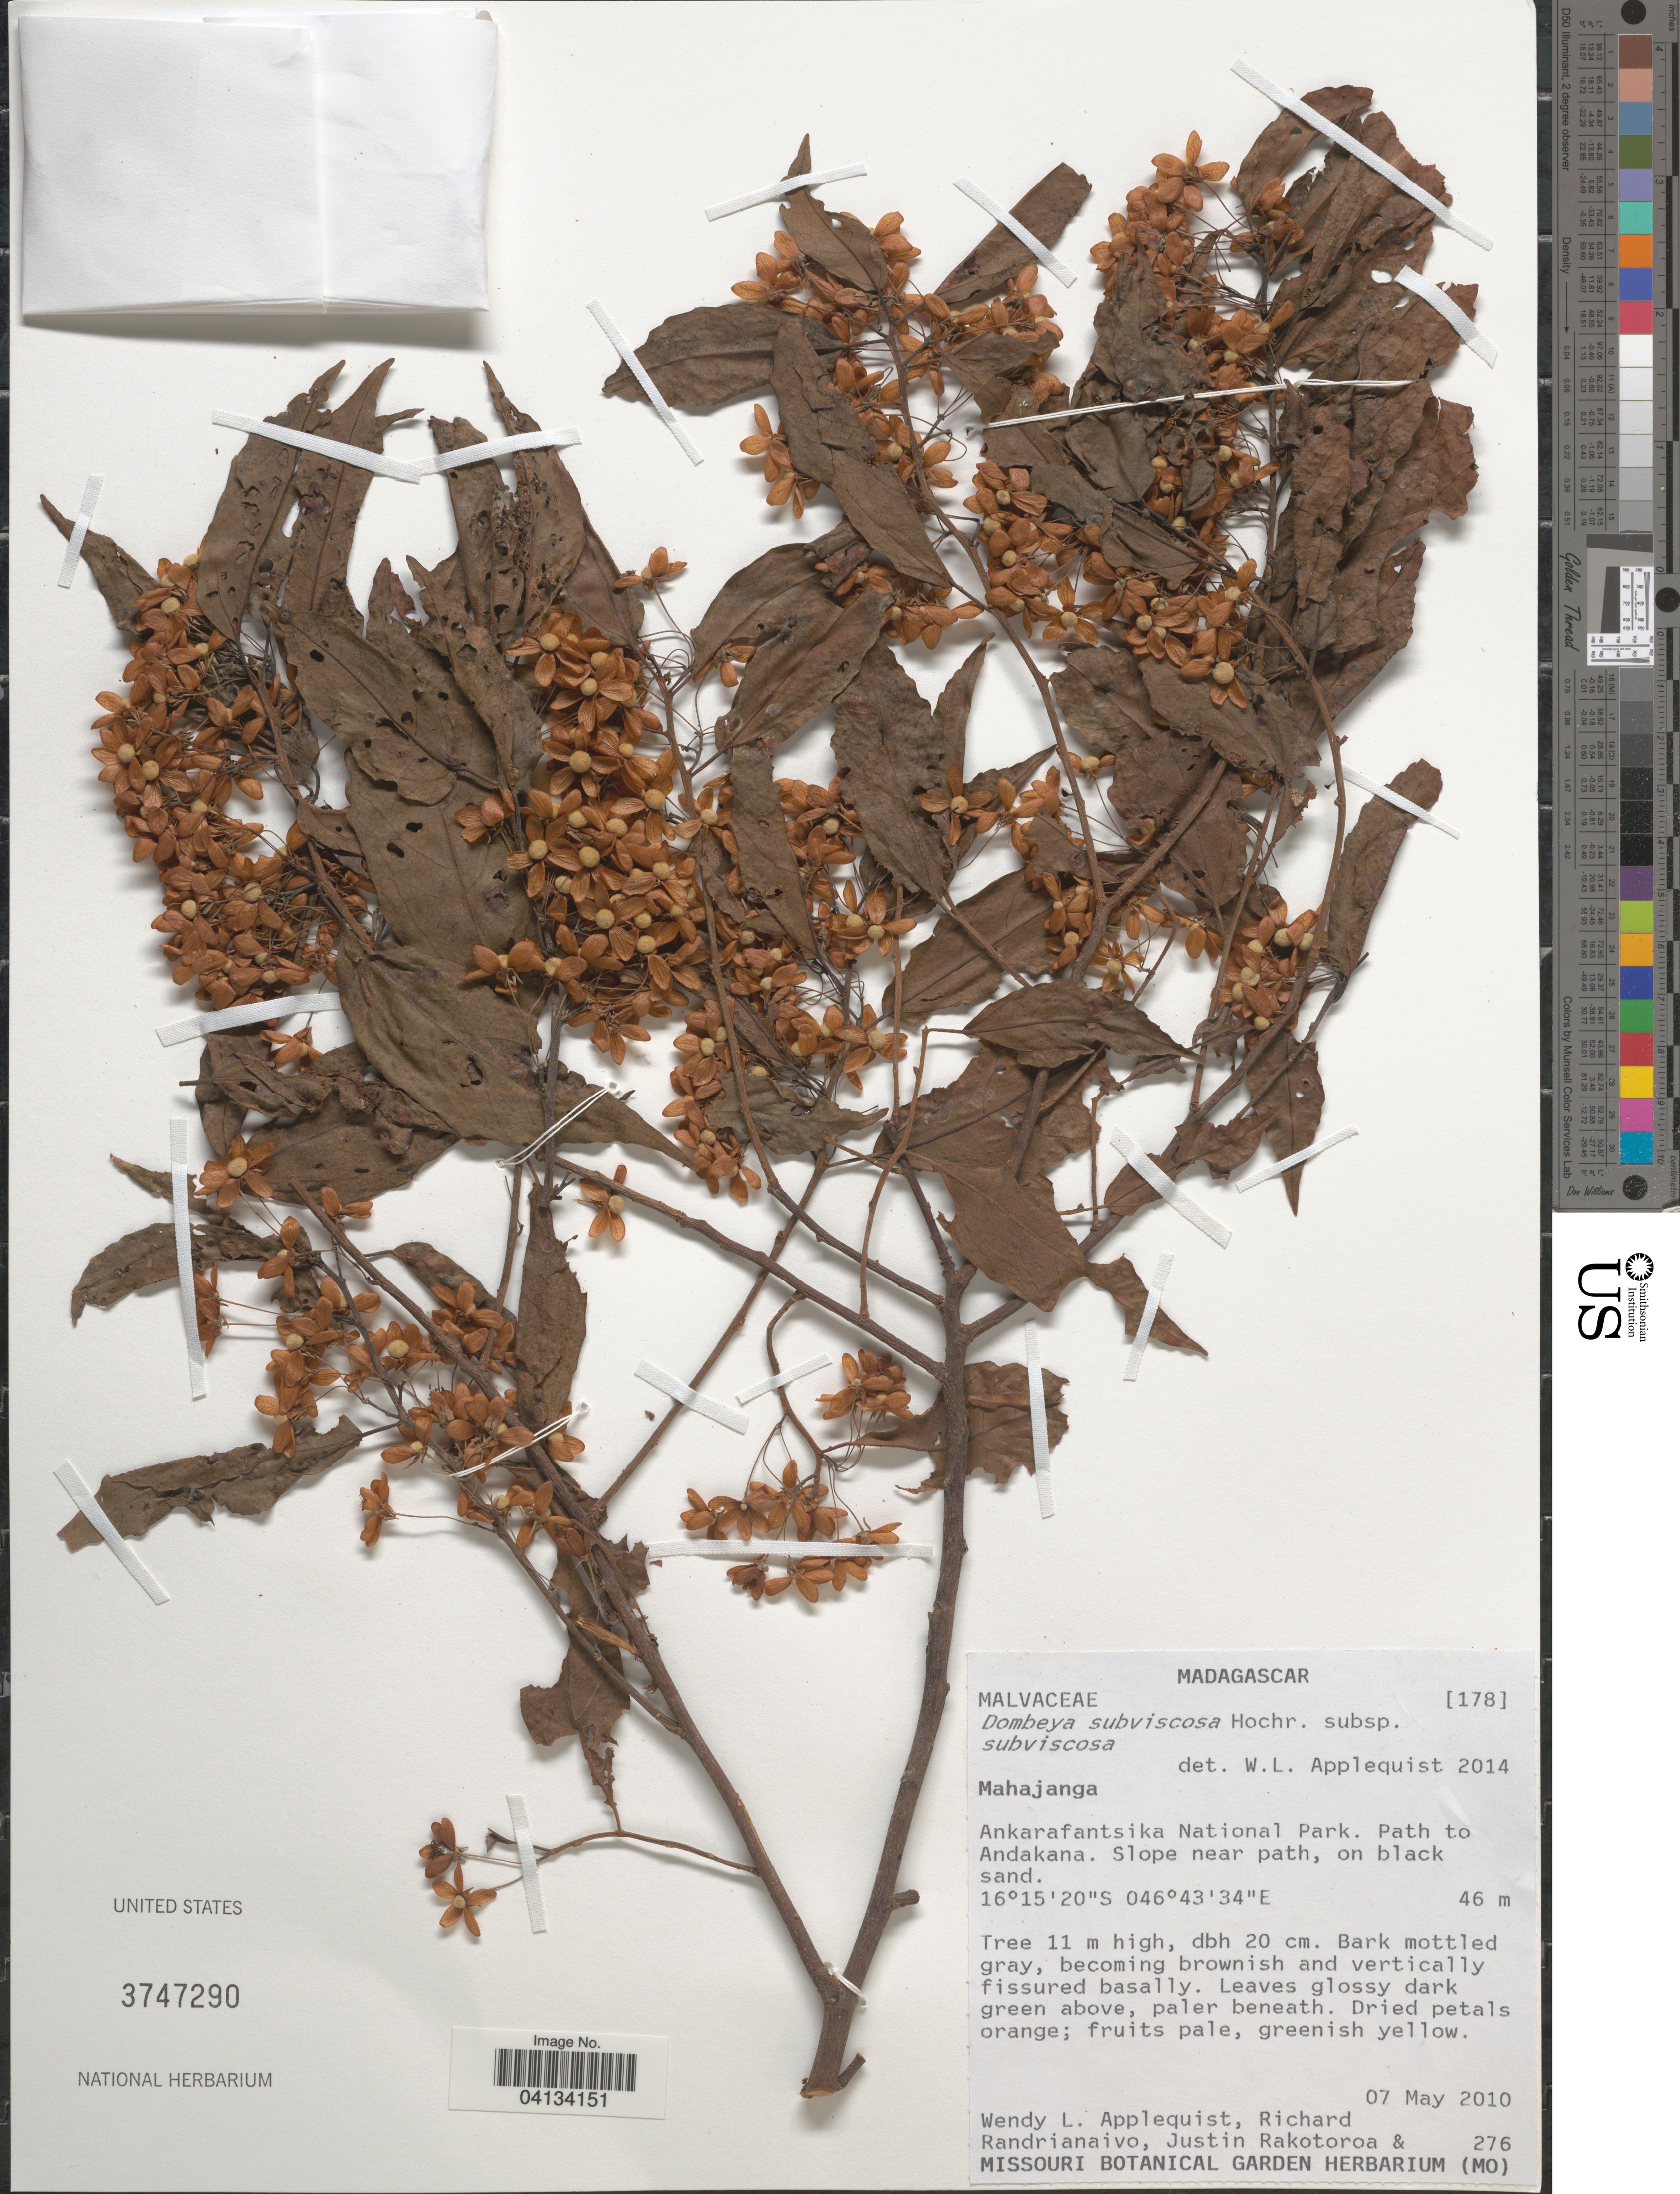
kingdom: Plantae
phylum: Tracheophyta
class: Magnoliopsida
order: Malvales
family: Malvaceae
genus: Dombeya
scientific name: Dombeya subviscosa subsp. subviscosa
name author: Hochr.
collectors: W. Applequist, R. Randrianaivo & J. Rakotoroa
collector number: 276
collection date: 2010-05-07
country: Madagascar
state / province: Boeny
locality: Ankarafantsika National Park. Path to Andakana.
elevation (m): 46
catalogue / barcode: US 3747290